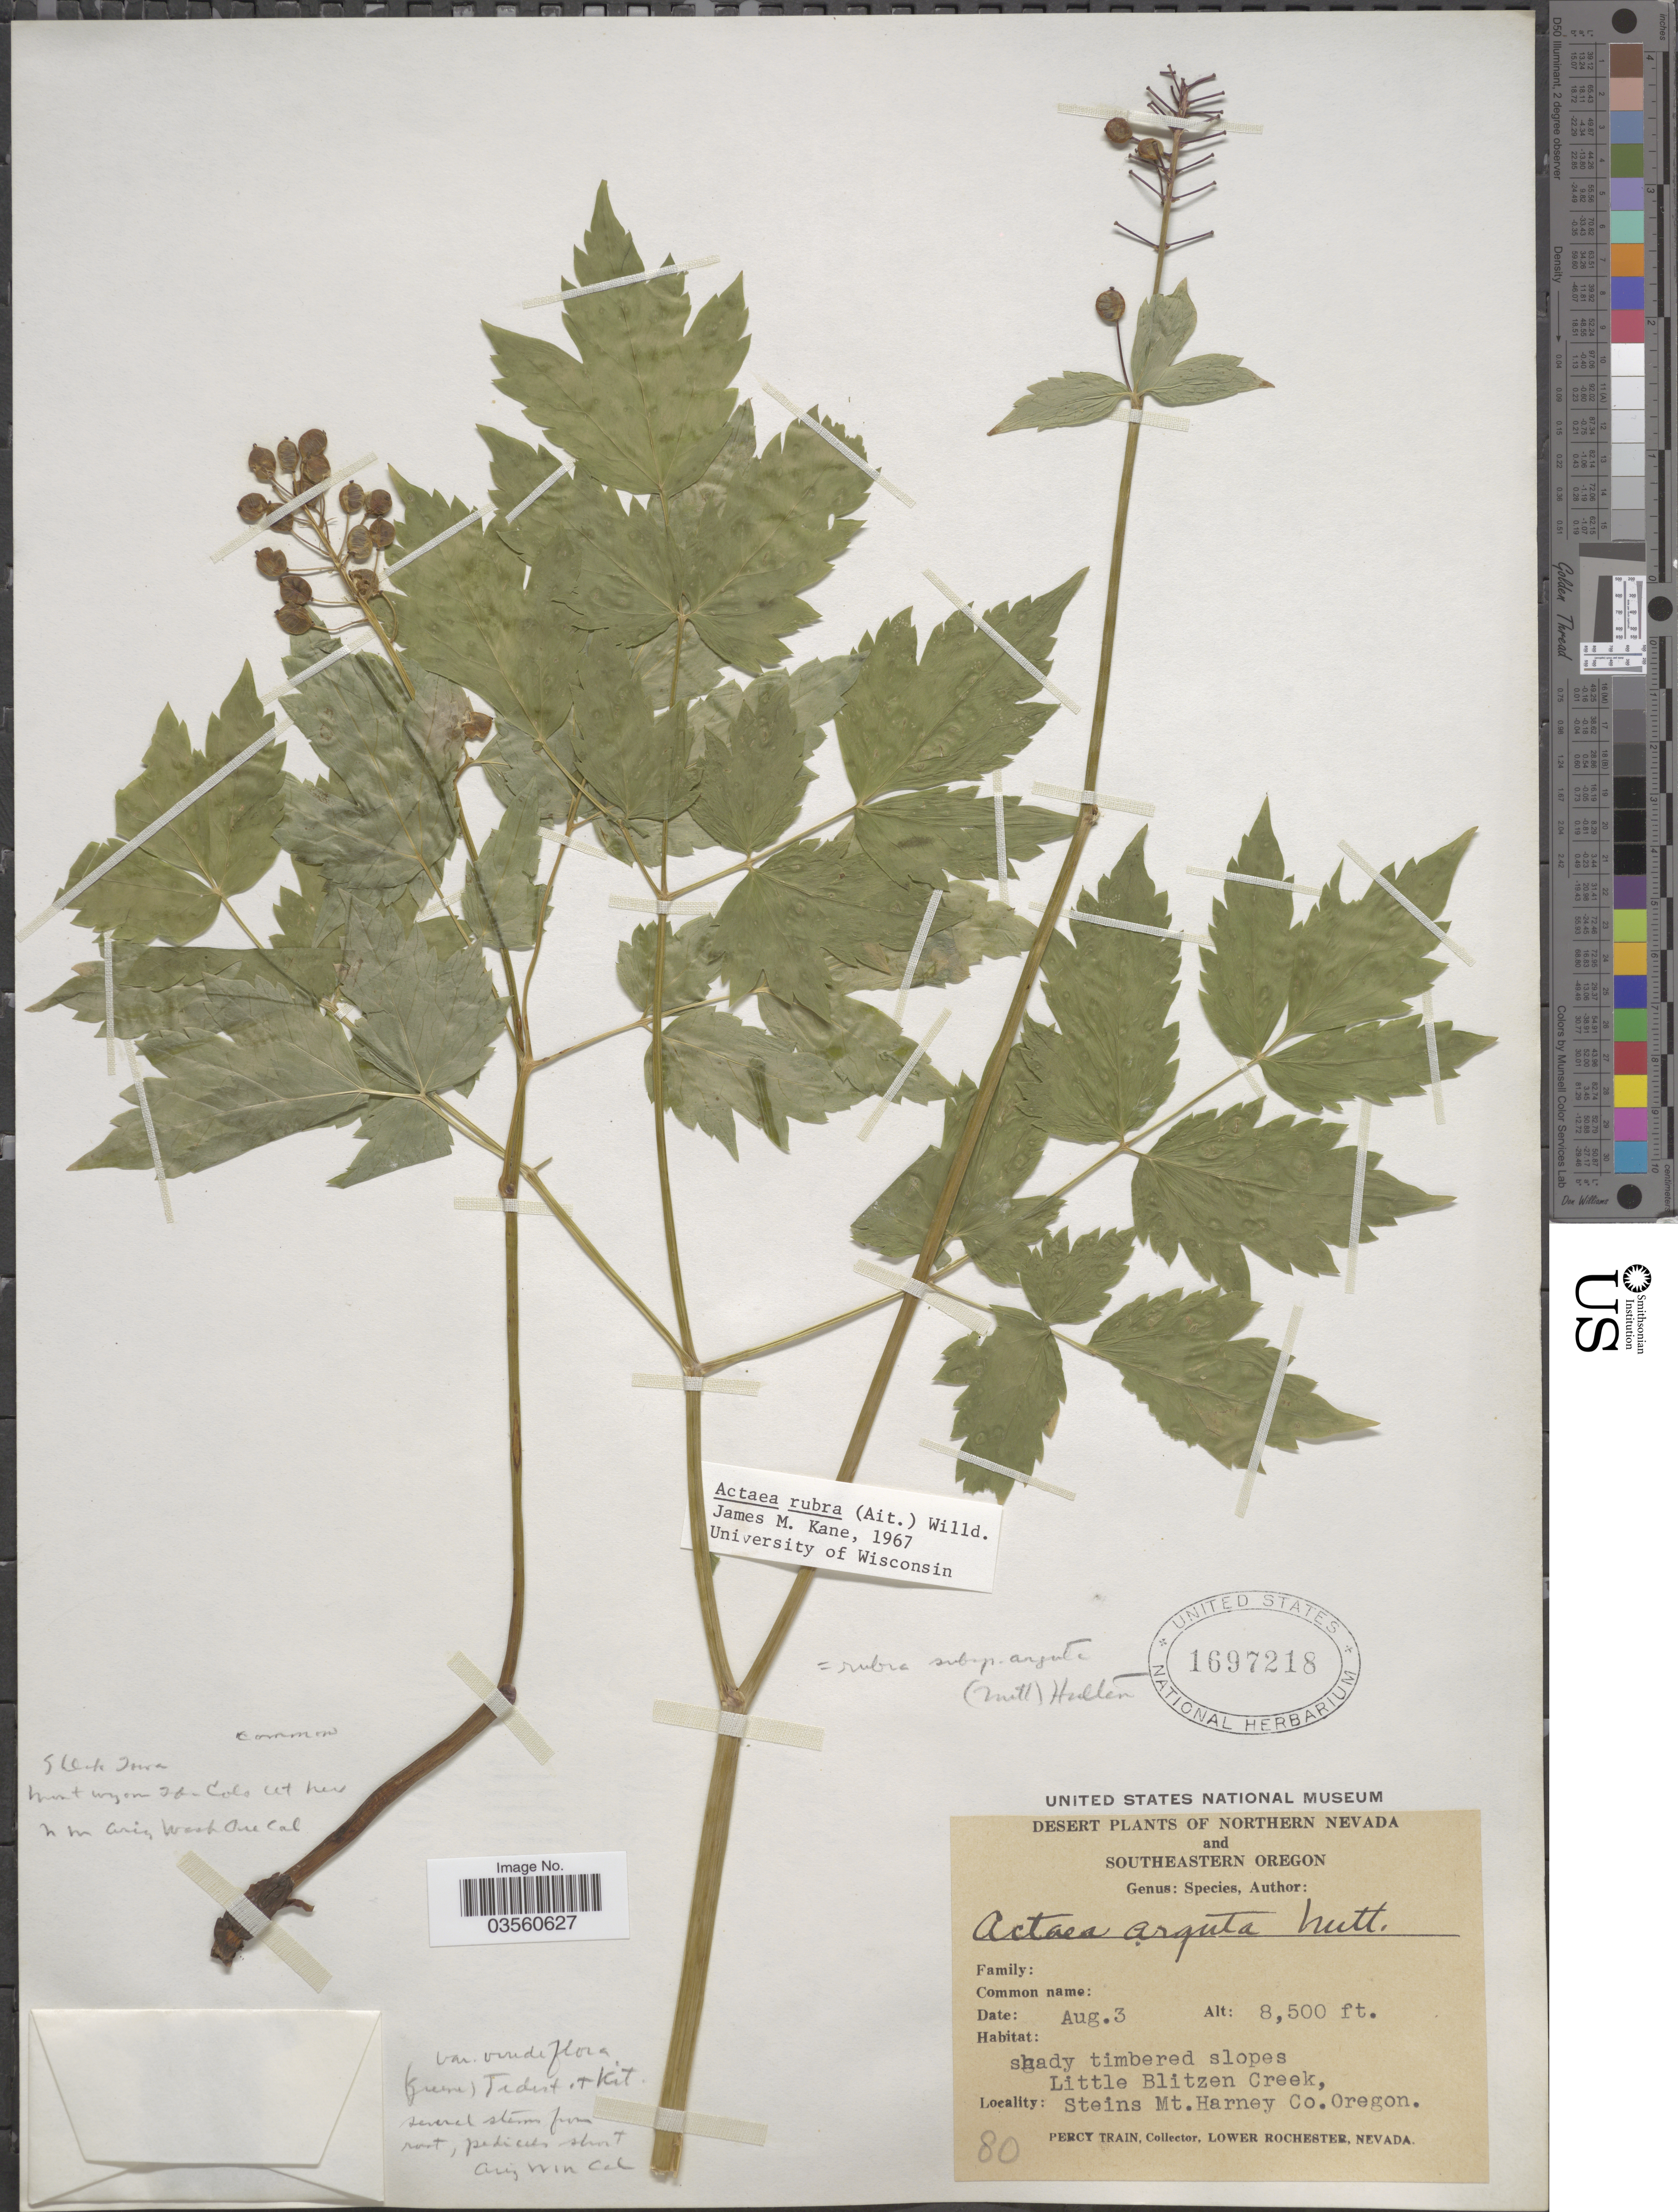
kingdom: Plantae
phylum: Tracheophyta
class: Magnoliopsida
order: Ranunculales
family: Ranunculaceae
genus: Actaea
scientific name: Actaea rubra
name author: (Aiton) Willd.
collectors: P. Train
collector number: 80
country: United States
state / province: Oregon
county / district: Harney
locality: Southeastern Oregon. Little Blitzen Creek, Steins Mt. Harney Co.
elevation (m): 2591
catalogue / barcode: US 1697218